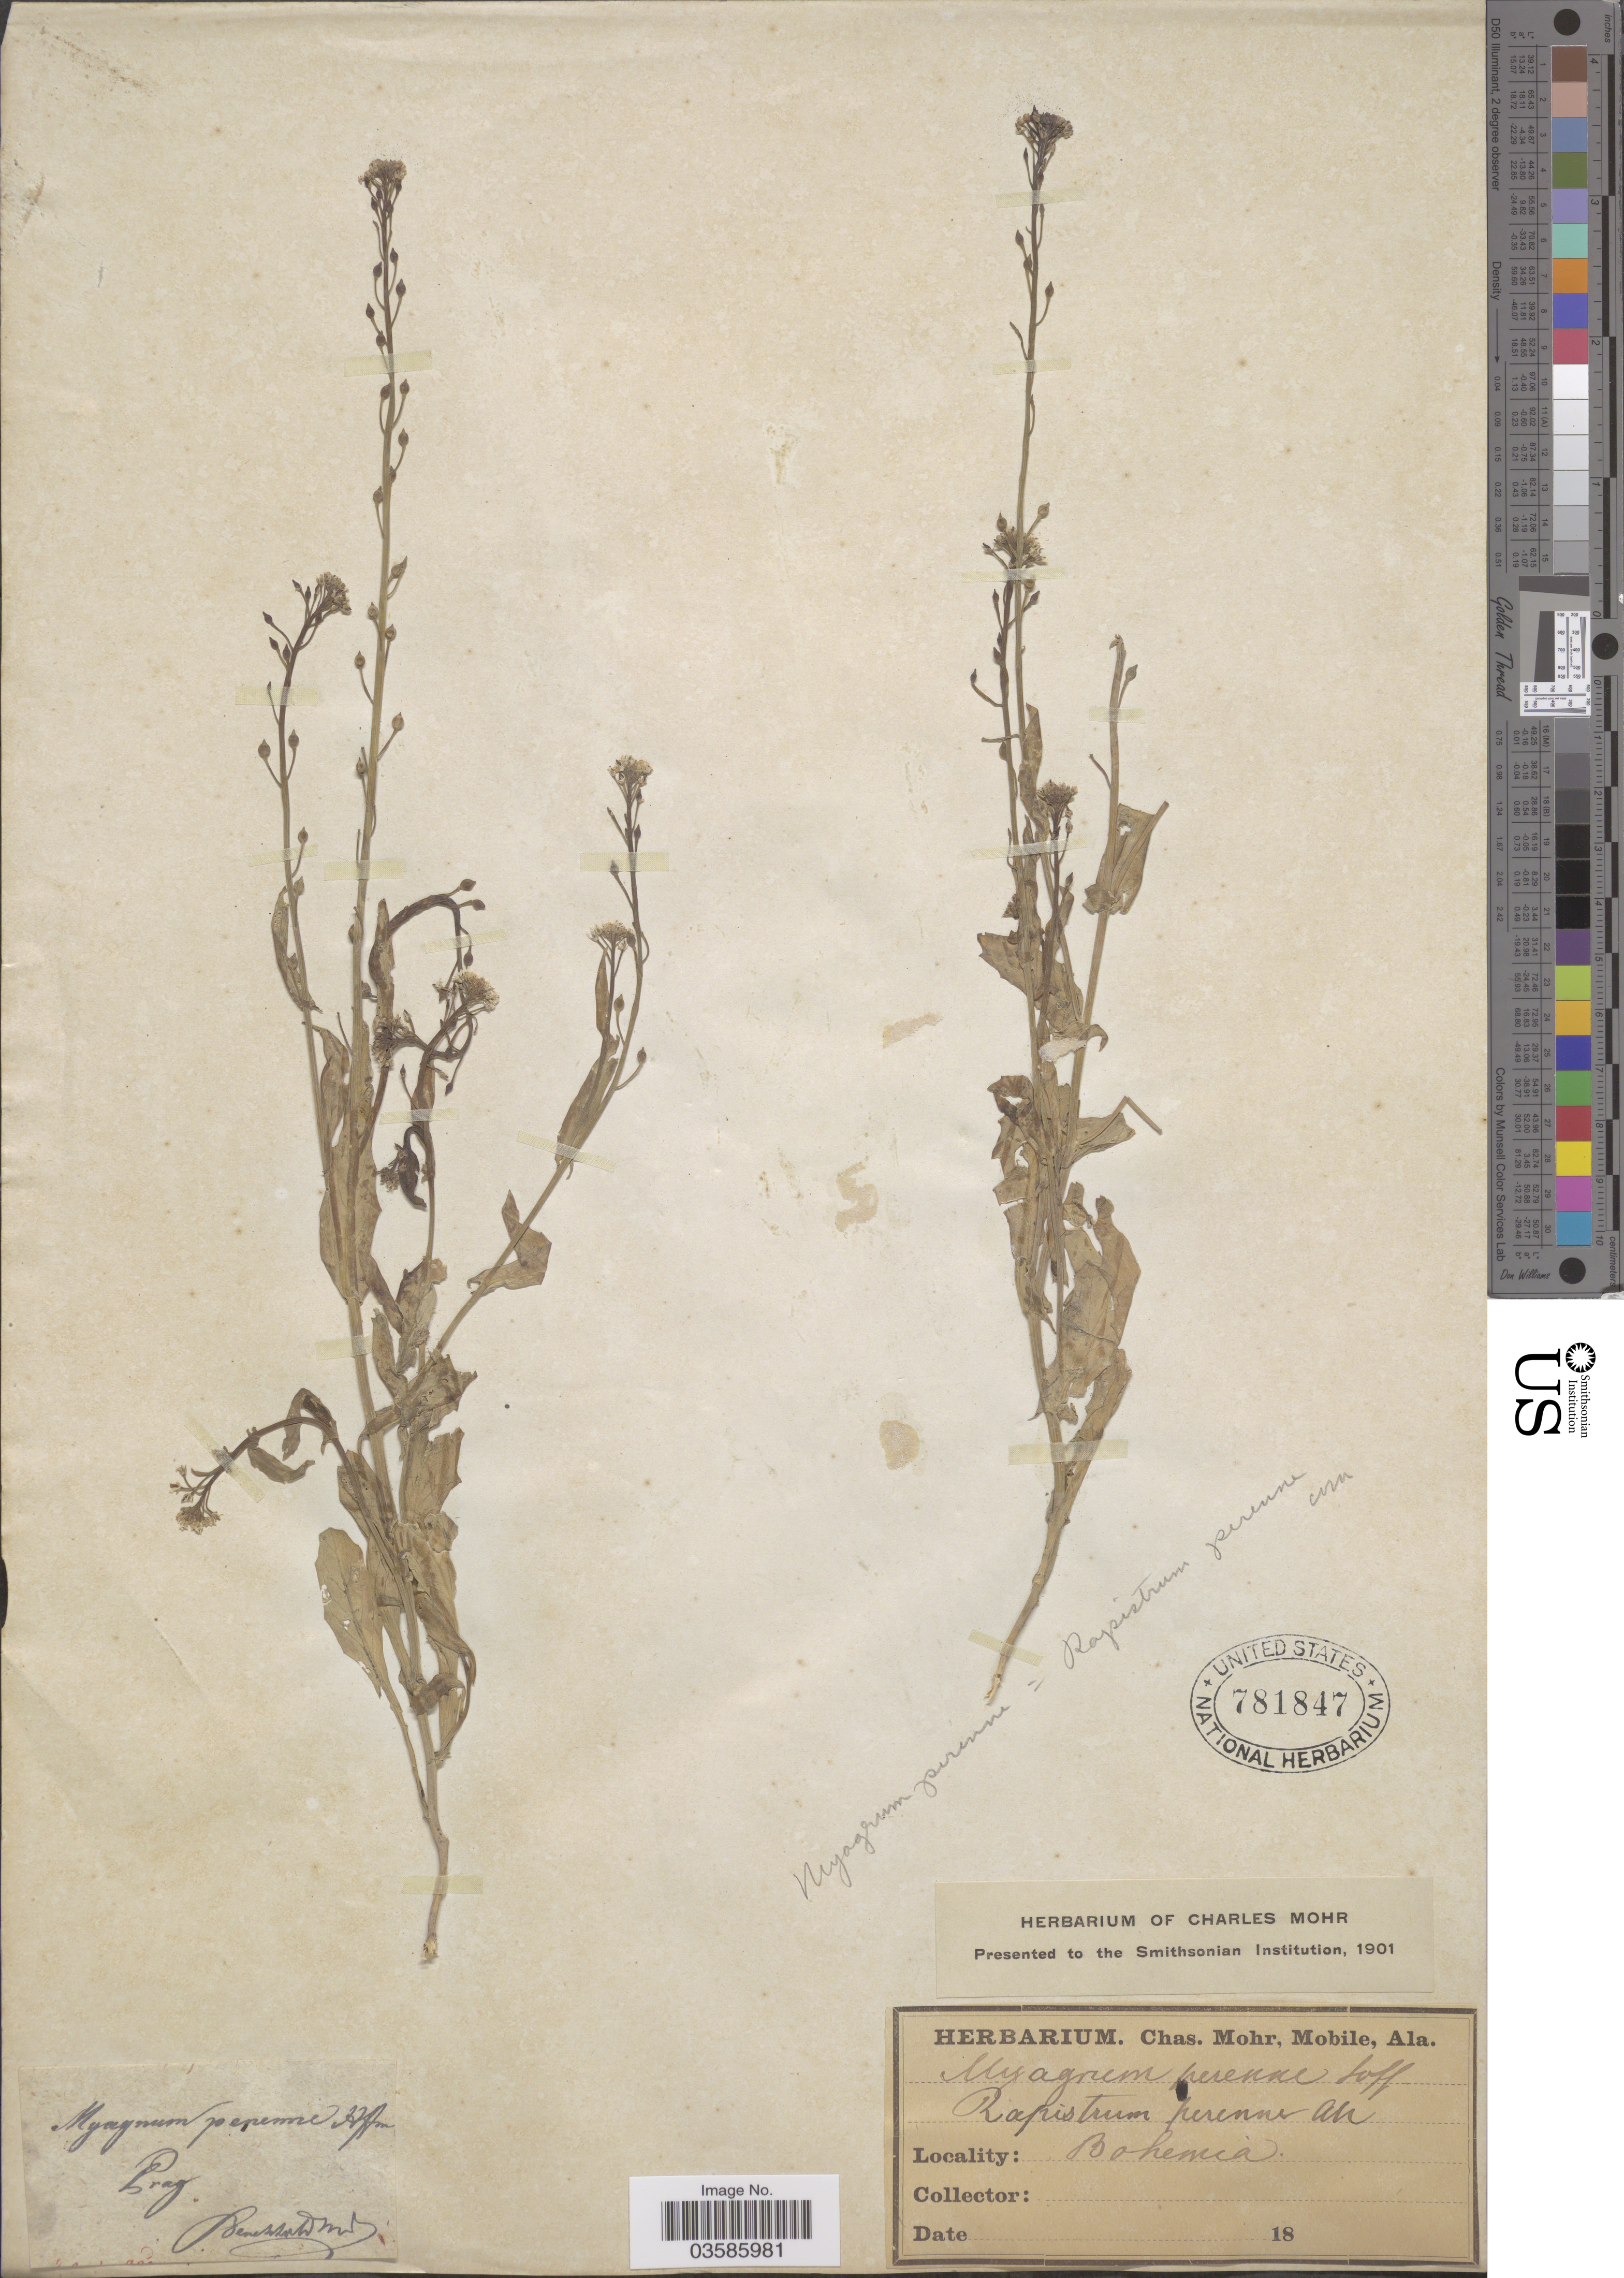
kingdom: Plantae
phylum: Tracheophyta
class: Magnoliopsida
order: Brassicales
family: Brassicaceae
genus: Rapistrum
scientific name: Rapistrum perenne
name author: (L.) All.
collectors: ex herb. Charles Mohr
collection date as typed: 18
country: Czechia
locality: Bohemia.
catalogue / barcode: US 781847